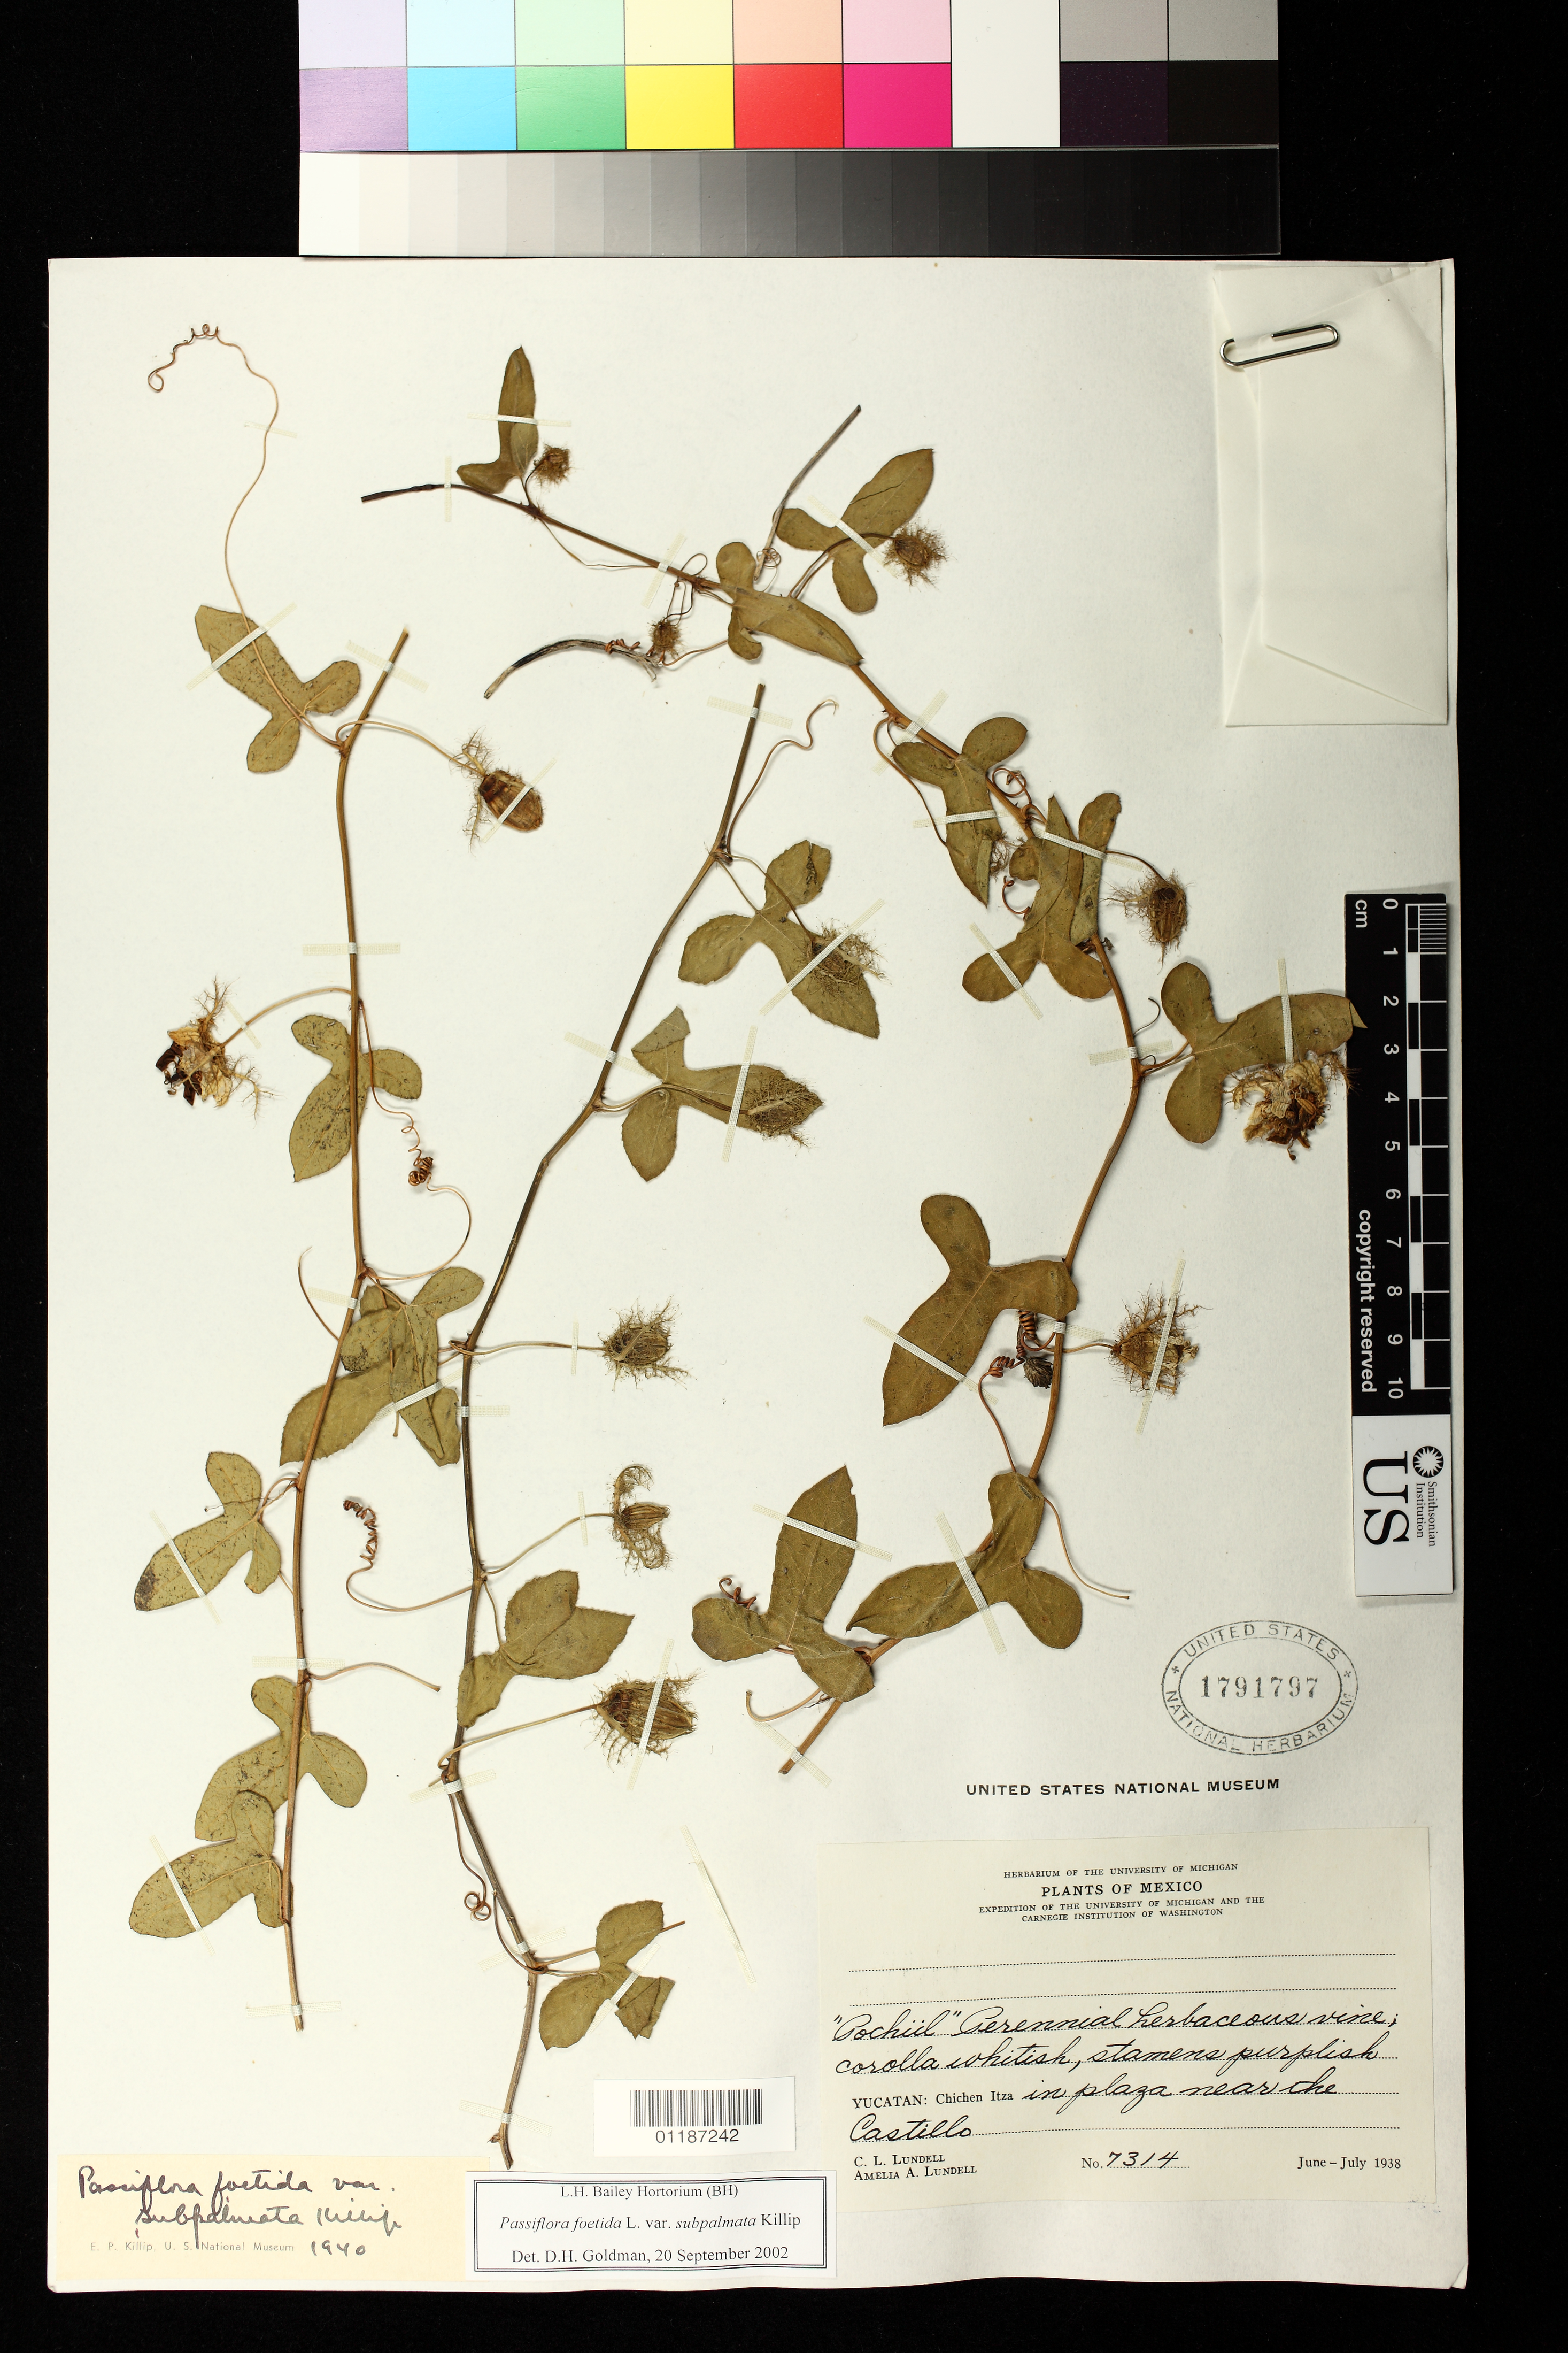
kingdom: Plantae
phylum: Tracheophyta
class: Magnoliopsida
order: Malpighiales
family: Passifloraceae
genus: Passiflora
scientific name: Passiflora foetida var. subpalmata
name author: Killip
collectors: C. L. Lundell & A. A. Lundell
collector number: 7314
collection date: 1938-06/1938-07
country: Mexico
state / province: Yucatán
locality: Yucatan: Chichen Itza in plaza near the Castillo.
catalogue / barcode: US 1791797